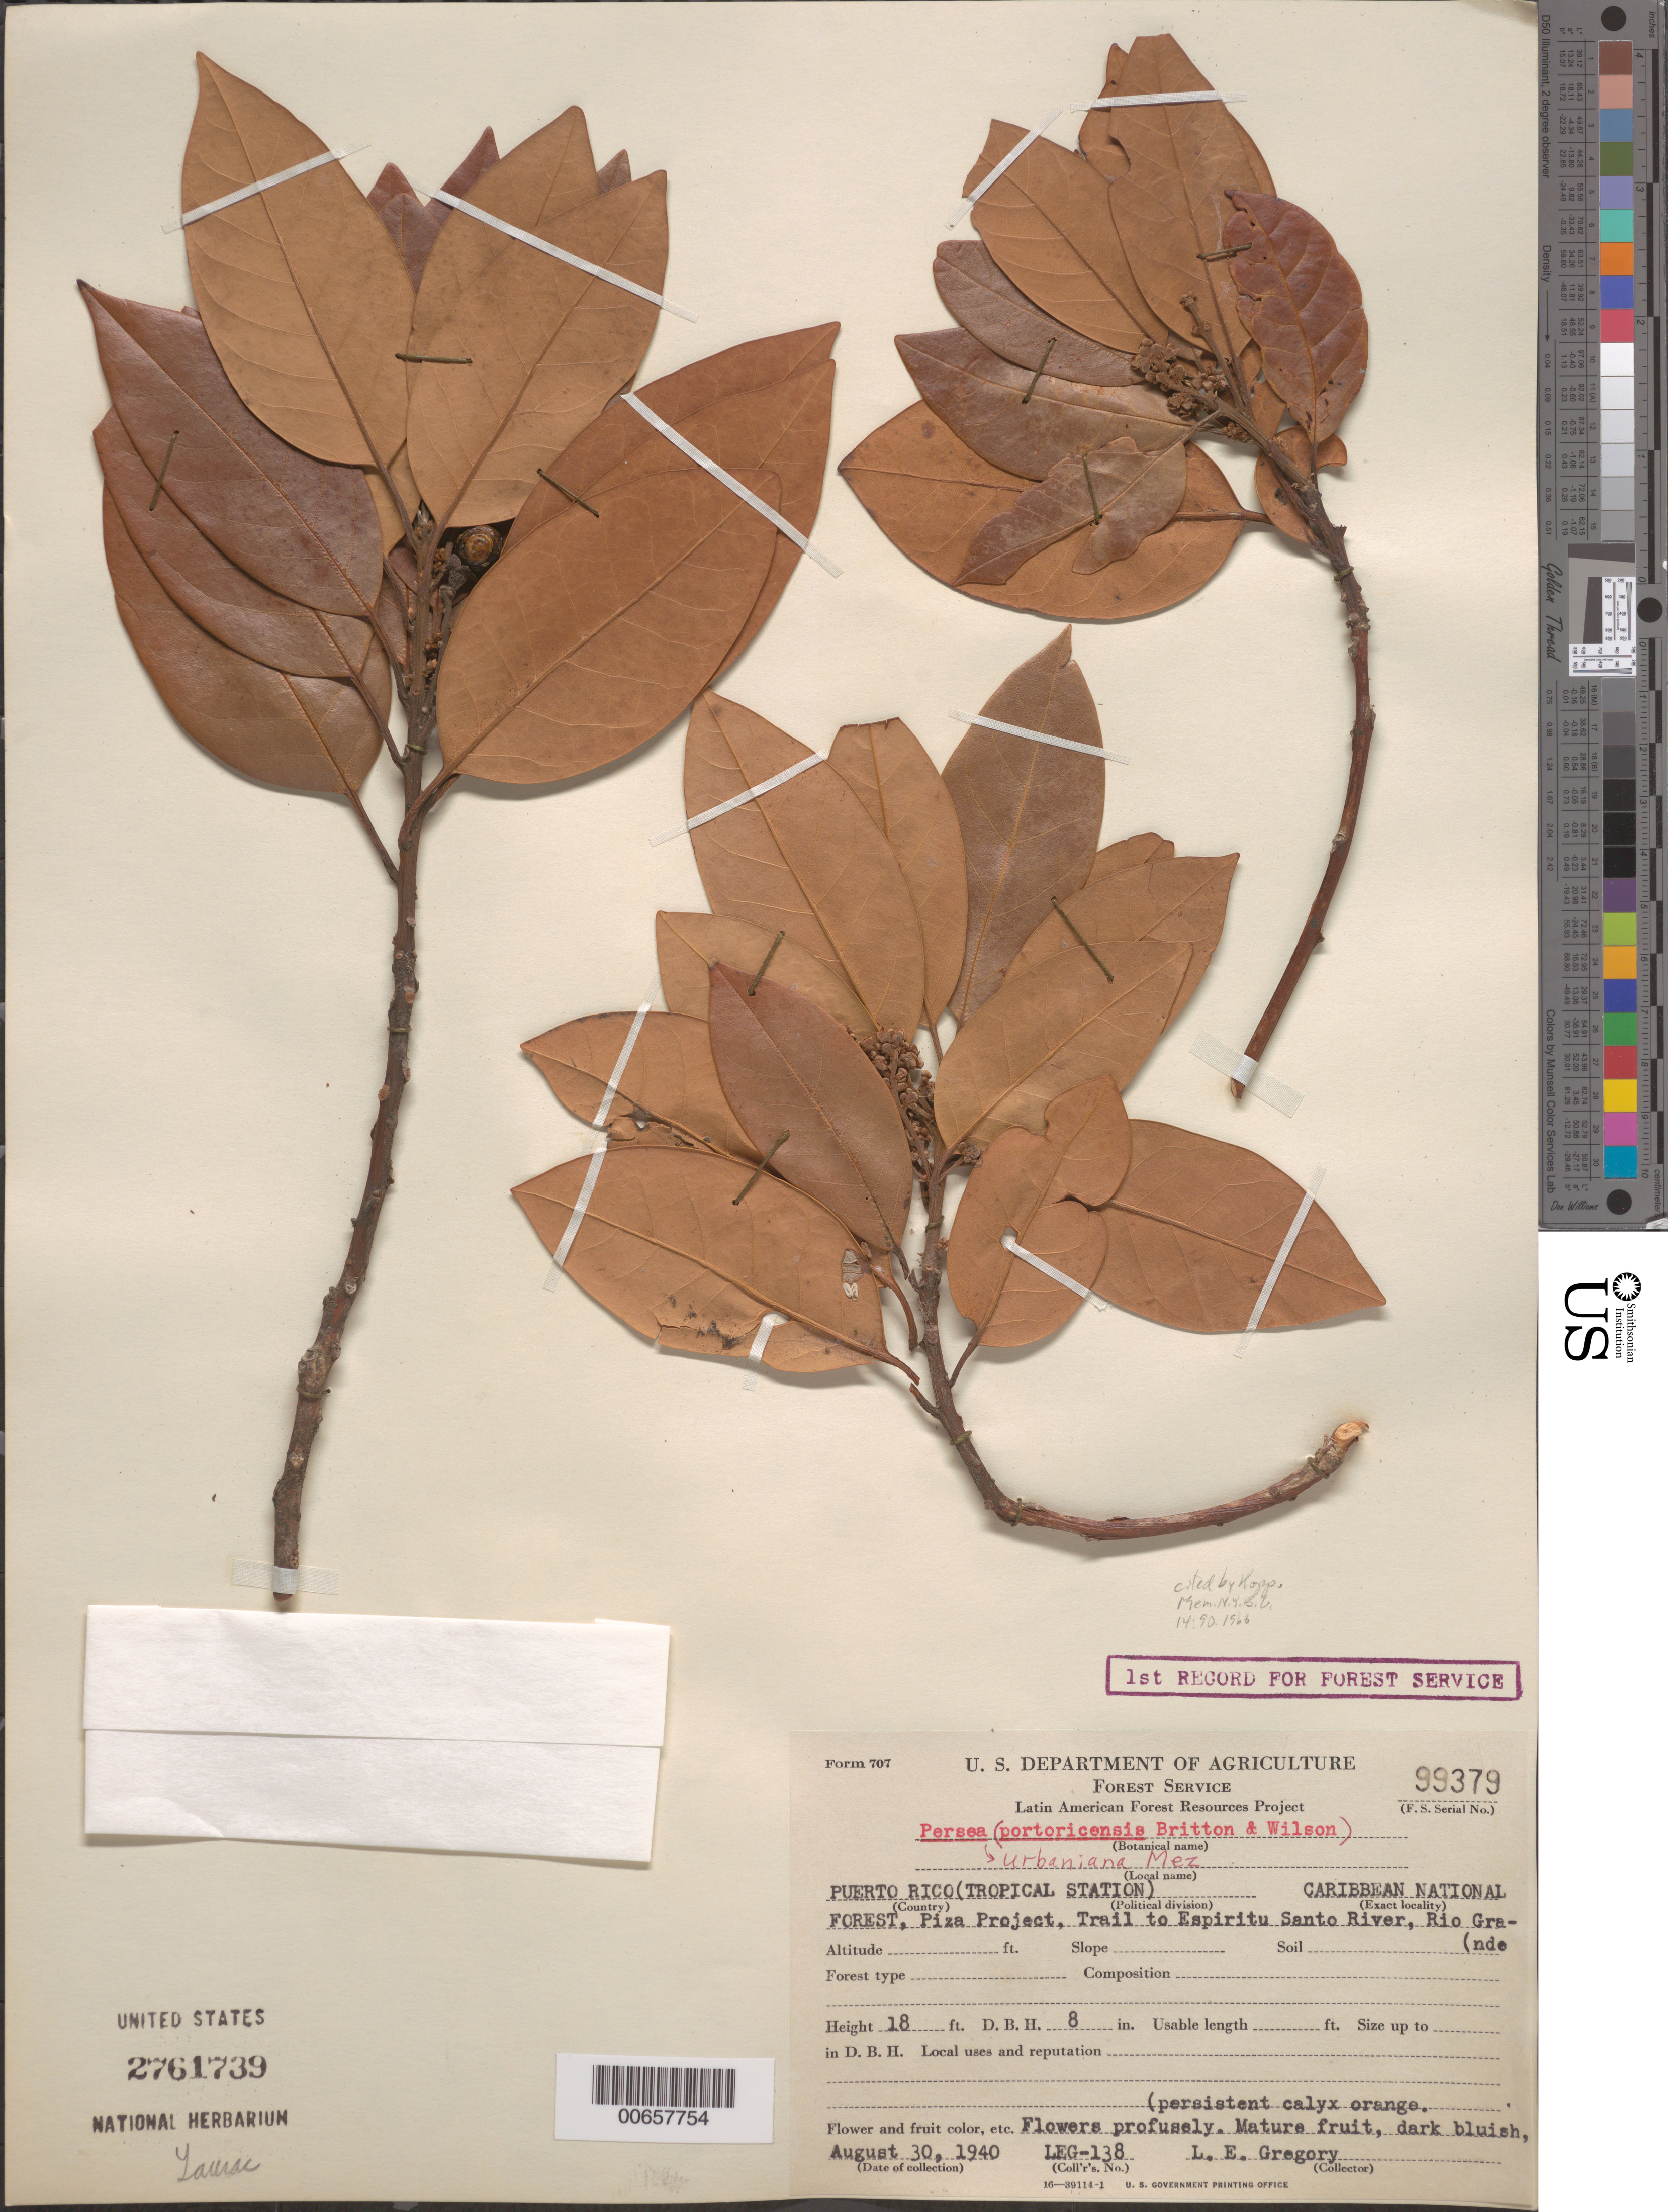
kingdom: Plantae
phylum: Tracheophyta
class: Magnoliopsida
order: Laurales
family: Lauraceae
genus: Persea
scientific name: Persea urbaniana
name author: Mez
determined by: Kopp, L. E., (NY), New York Botanical Garden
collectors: L. E. Gregory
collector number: LEG-138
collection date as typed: August 30, 1940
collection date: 1940-08-30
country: Puerto Rico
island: Puerto Rico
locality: Caribbean Natl. Forest, Piza Project, Trail to Espiritu Santo River, Rio Grande.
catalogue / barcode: US 2761739